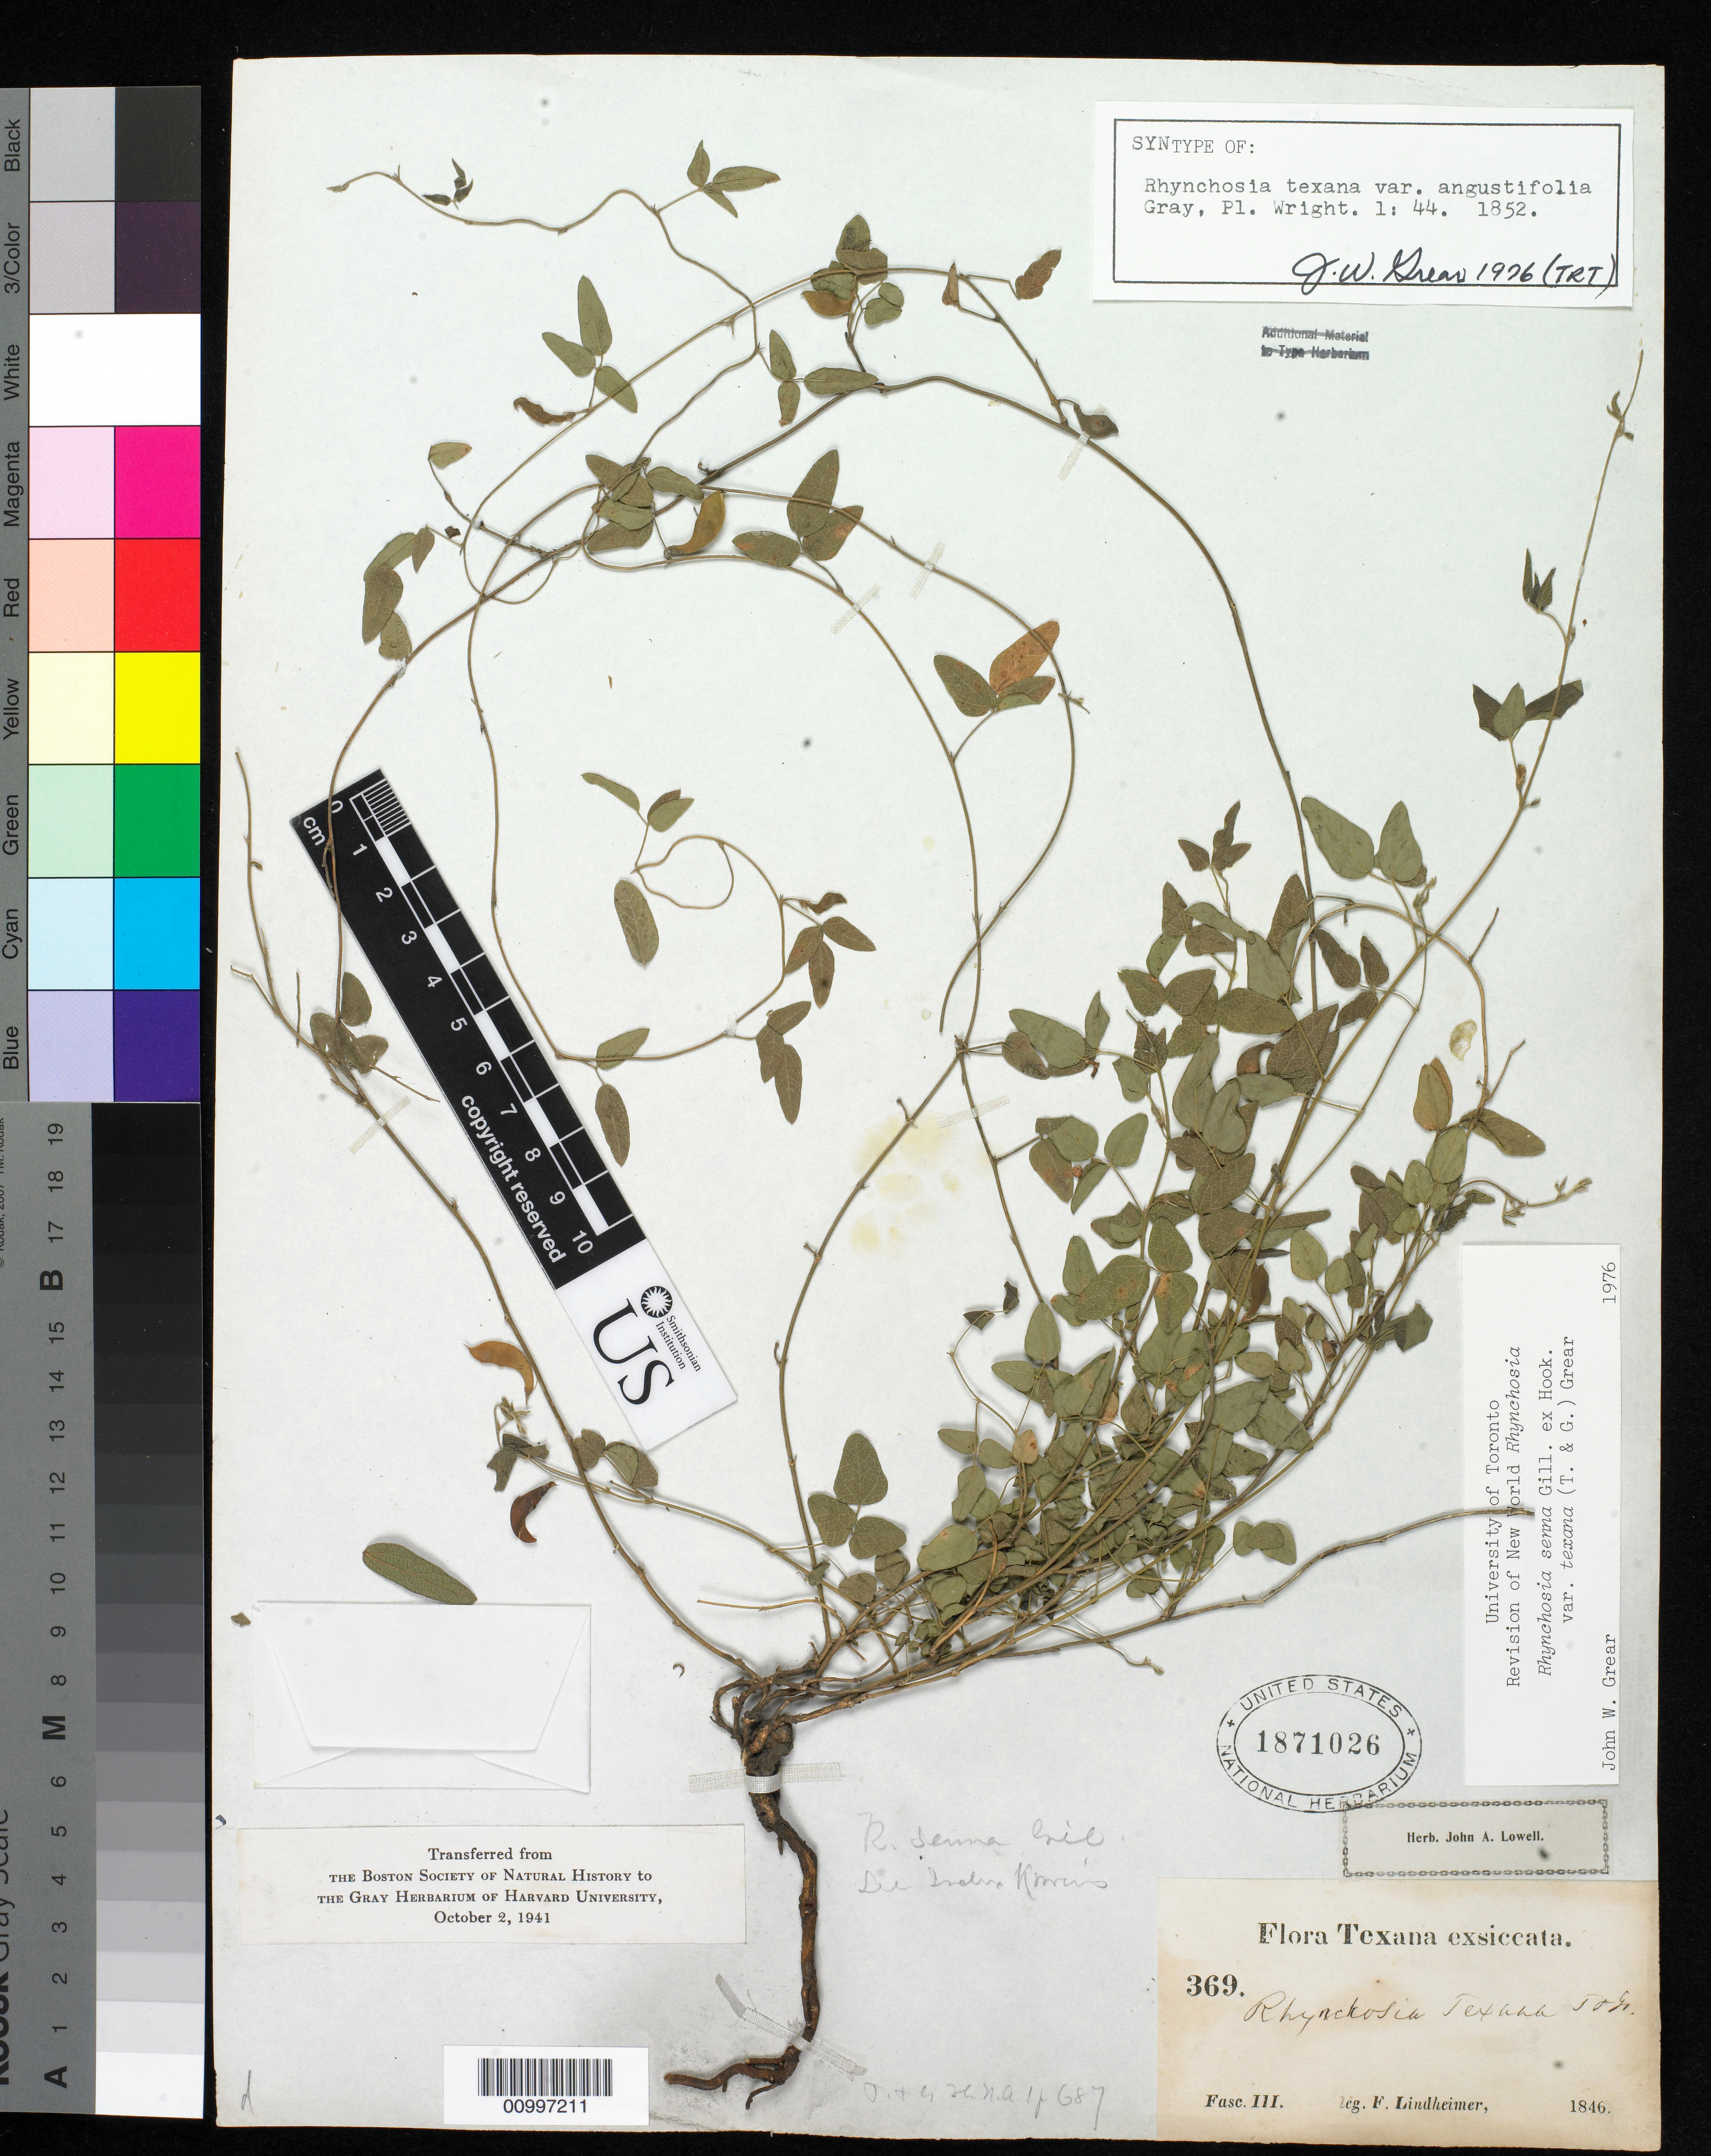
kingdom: Plantae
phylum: Tracheophyta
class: Magnoliopsida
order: Fabales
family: Fabaceae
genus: Rhynchosia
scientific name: Rhynchosia texana var. angustifolia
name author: A. Gray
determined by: Grear, J. W., Jr.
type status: Syntype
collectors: F. J. Lindheimer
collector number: III 369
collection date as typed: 1846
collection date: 1846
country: United States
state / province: Texas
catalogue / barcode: US 1871026